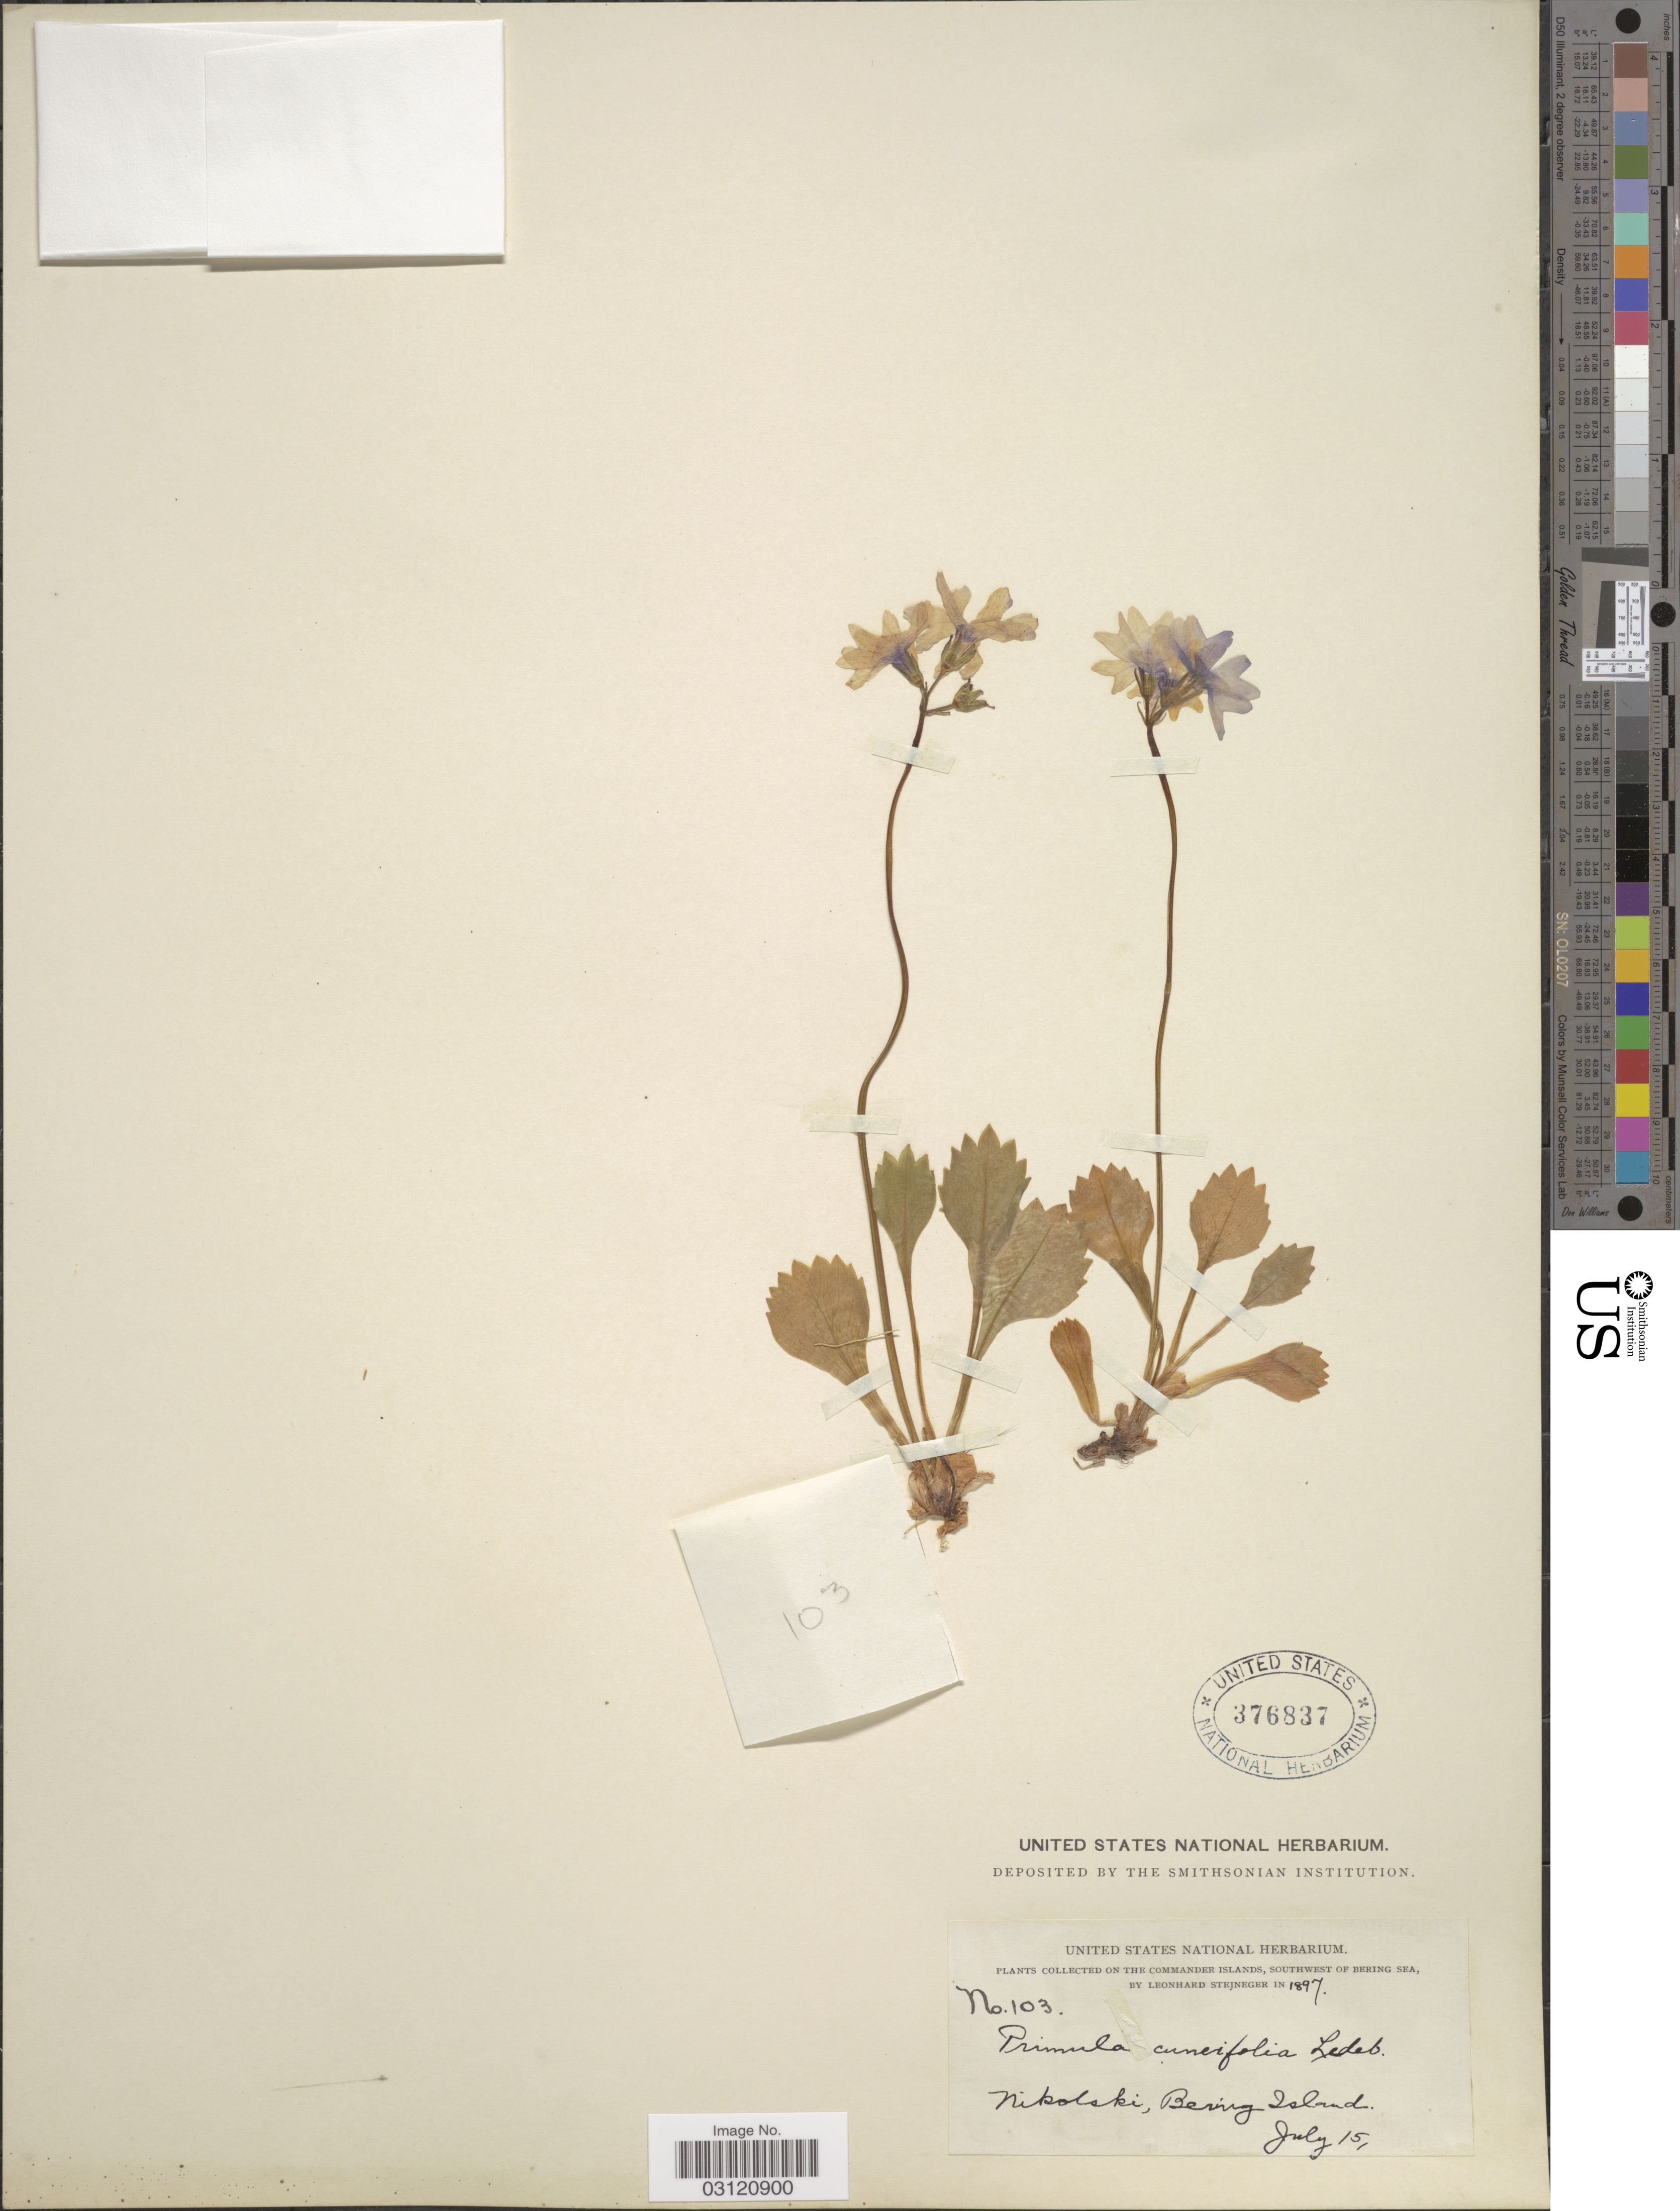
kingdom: Plantae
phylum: Tracheophyta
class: Magnoliopsida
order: Ericales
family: Primulaceae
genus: Primula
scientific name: Primula cuneifolia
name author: Ledeb.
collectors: L. Stejneger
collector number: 103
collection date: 1897-07-15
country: Russian Federation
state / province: Kamchatka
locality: The Commander Islands, Southwest of Bering Sea. Nikolski, Bering Island.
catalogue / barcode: US 376837